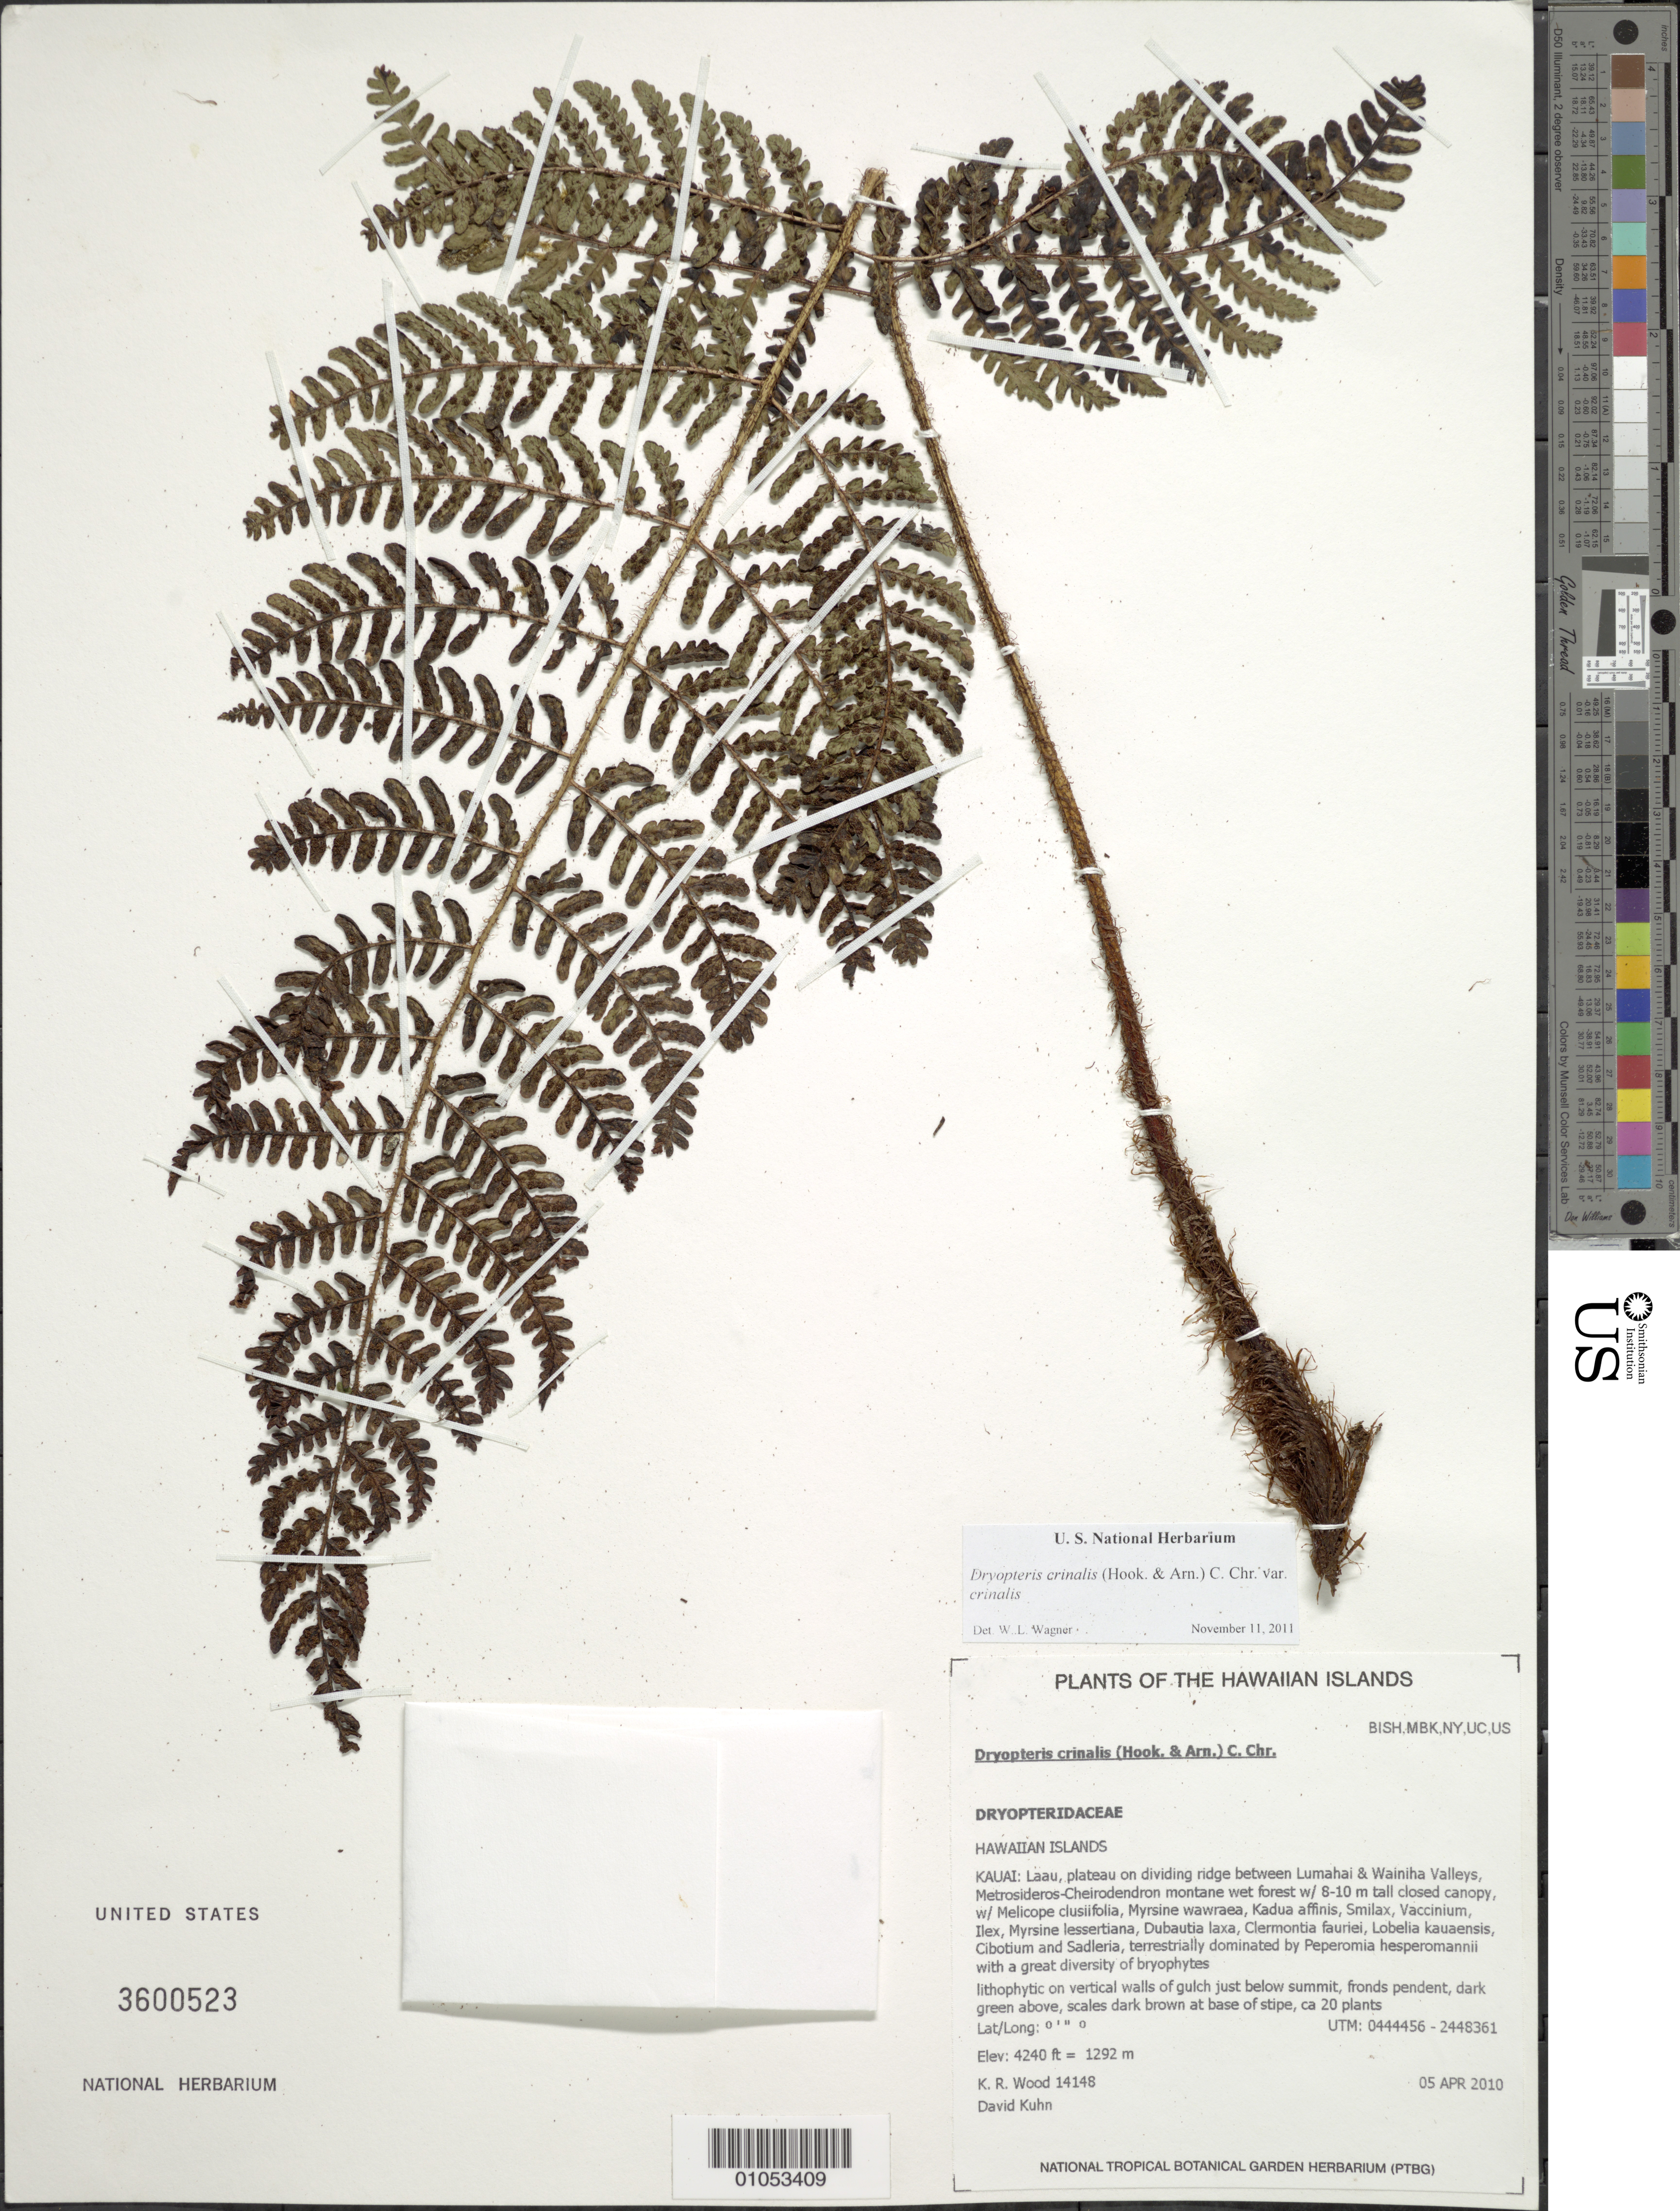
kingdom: Plantae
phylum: Tracheophyta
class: Polypodiopsida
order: Polypodiales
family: Dryopteridaceae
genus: Dryopteris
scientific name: Dryopteris crinalis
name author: C. Chr.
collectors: K. R. Wood & D. Kuhn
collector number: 14148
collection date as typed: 5 Apr 2010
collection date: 2010-04-05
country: United States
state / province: Hawaii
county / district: Kauai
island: Kaua'i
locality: Laau, plateau on dividing ridge between Lumahai and Wainiha Valleys.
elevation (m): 1292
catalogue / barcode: US 3600523